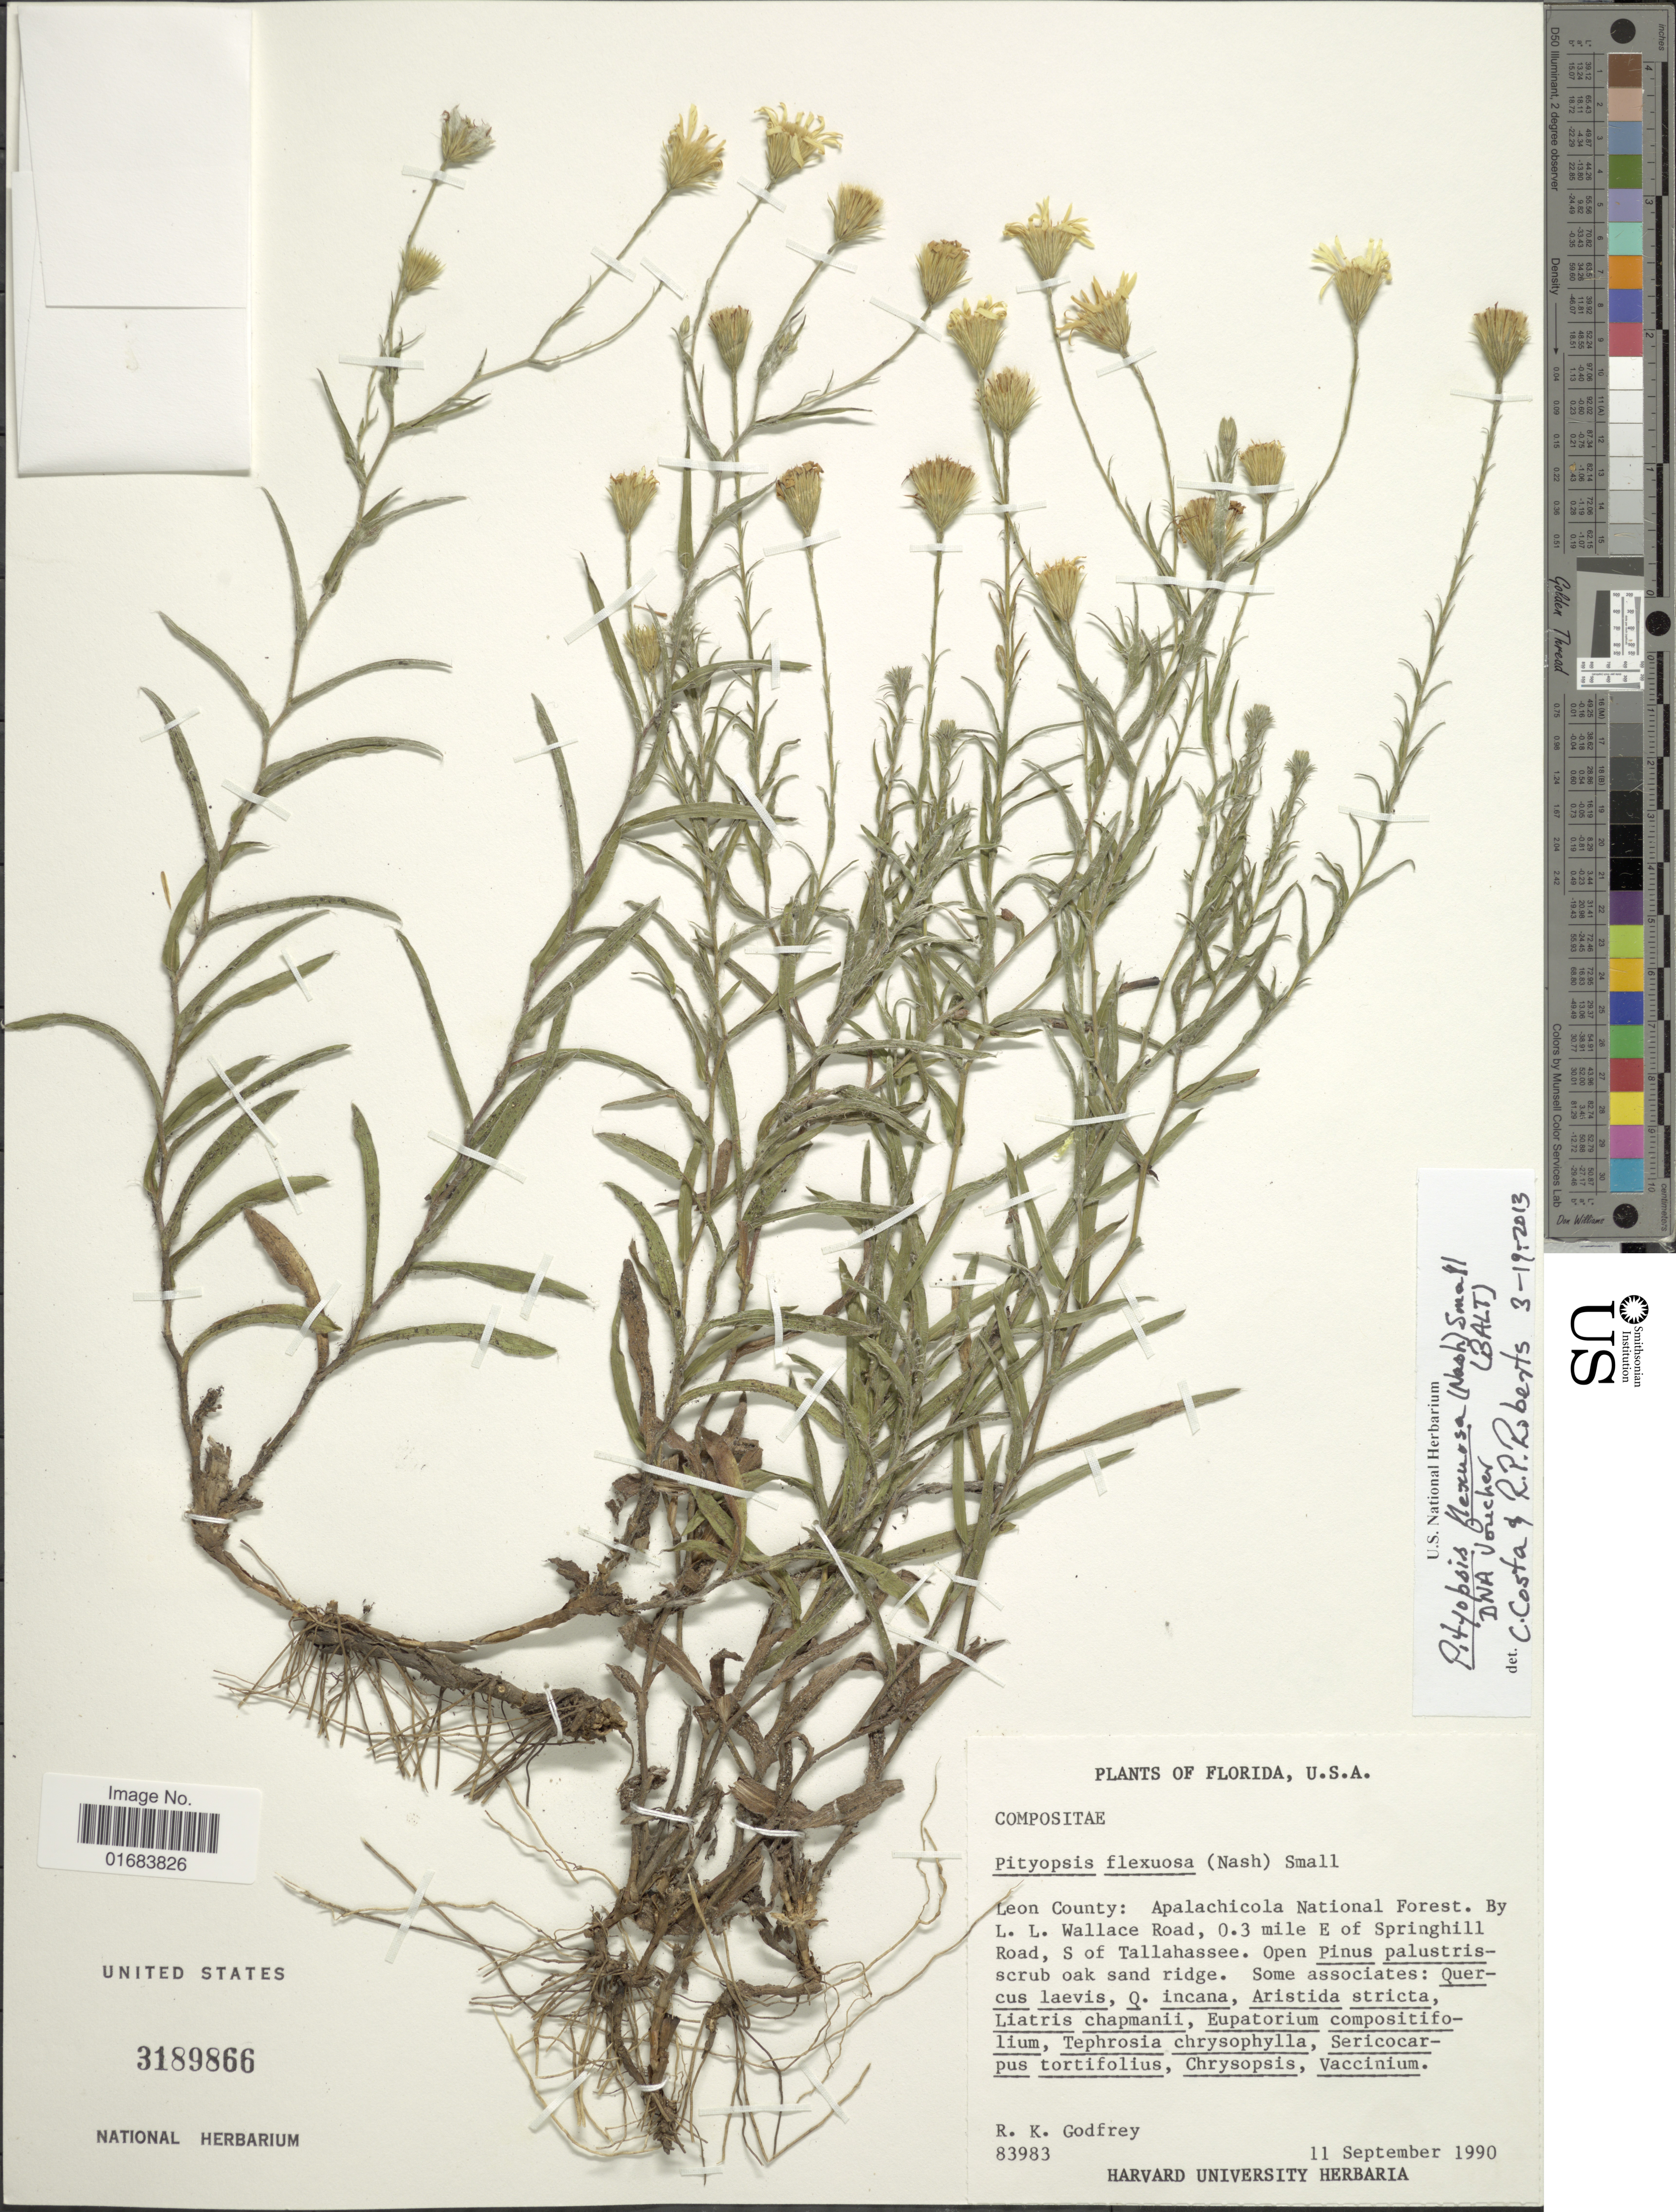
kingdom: Plantae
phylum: Tracheophyta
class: Magnoliopsida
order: Asterales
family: Asteraceae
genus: Pityopsis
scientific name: Pityopsis flexuosa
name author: (Nash) Small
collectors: R. K. Godfrey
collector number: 83983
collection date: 1990-09-11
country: United States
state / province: Florida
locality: Leon County: Apalachicola National Forest. By L.L. Wallace Road, 0.3 mile N of Springhill Road, S of Tallahassee.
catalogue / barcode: US 3189866